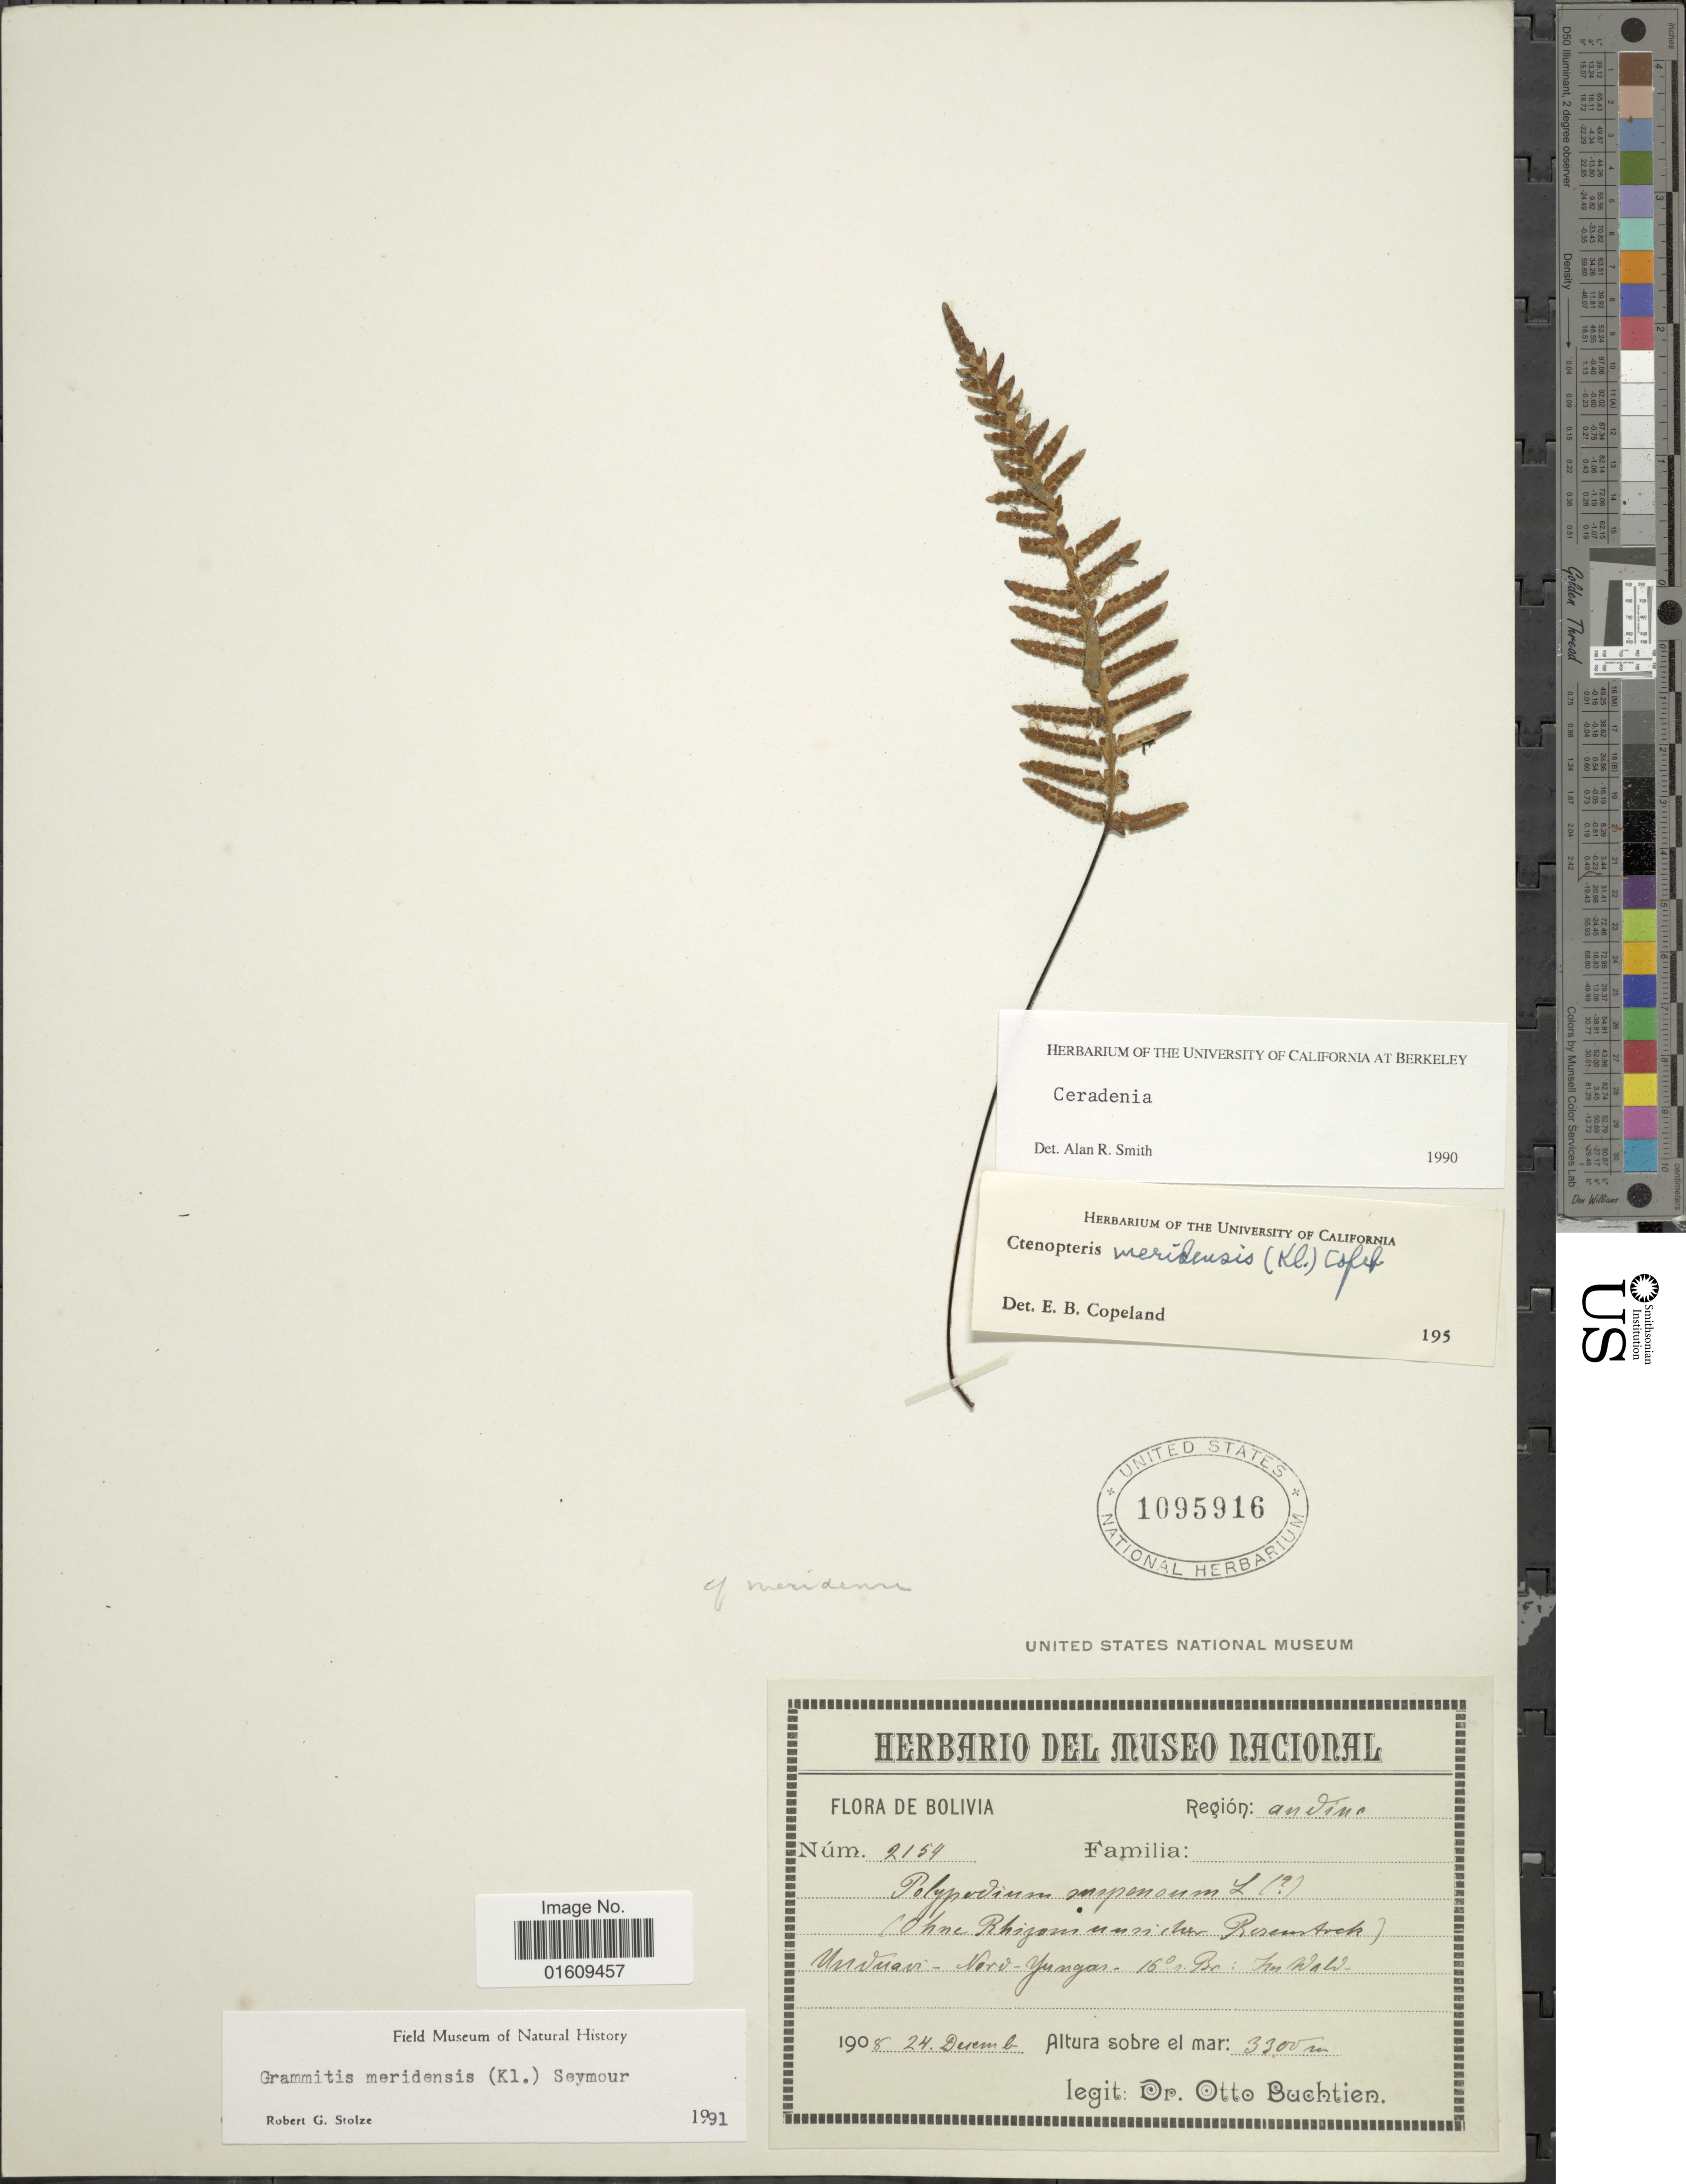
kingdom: Plantae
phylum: Tracheophyta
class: Polypodiopsida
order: Polypodiales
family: Polypodiaceae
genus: Ceradenia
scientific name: Ceradenia meridensis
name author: (Klotzsch) L.E. Bishop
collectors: O. Buchtien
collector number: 2154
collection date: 1908-12-24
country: Bolivia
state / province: La Paz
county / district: Nor Yungas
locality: Región: andina, Unduavi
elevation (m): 3300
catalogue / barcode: US 1095916